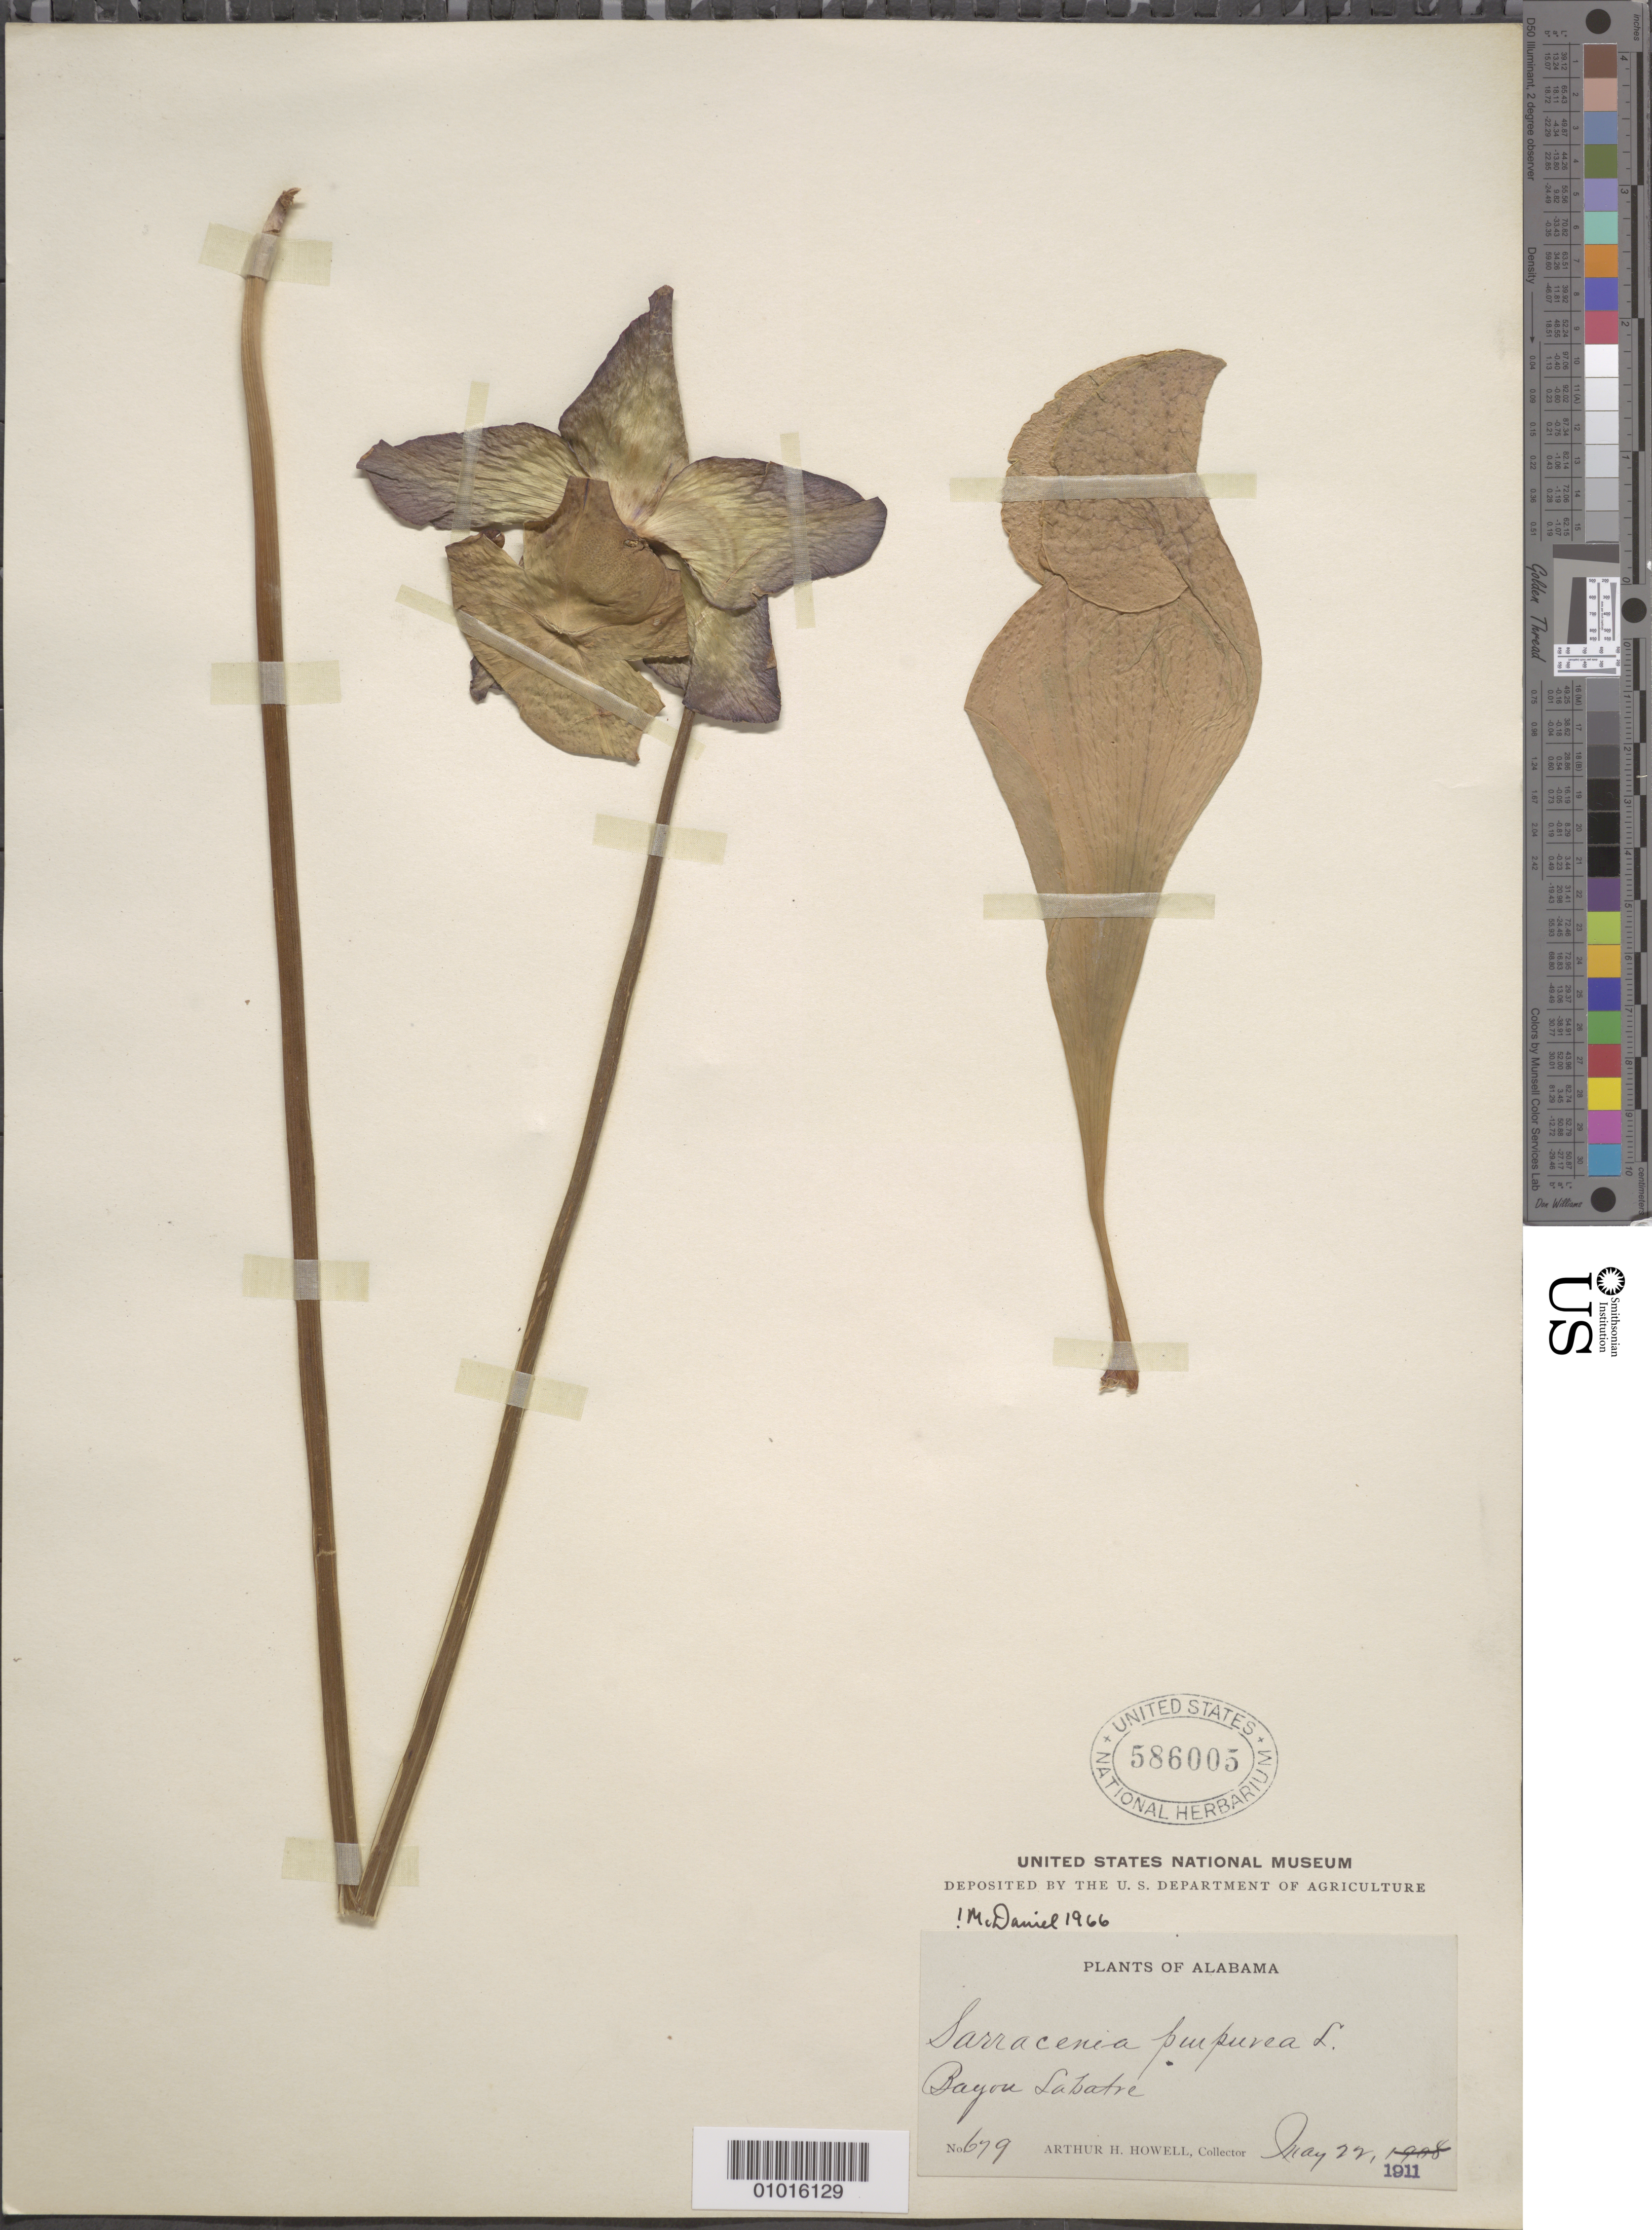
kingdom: Plantae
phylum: Tracheophyta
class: Magnoliopsida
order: Ericales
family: Sarraceniaceae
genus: Sarracenia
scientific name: Sarracenia purpurea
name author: L.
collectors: A. Howell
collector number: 679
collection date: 1911-05-22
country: United States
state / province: Alabama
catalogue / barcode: US 586005